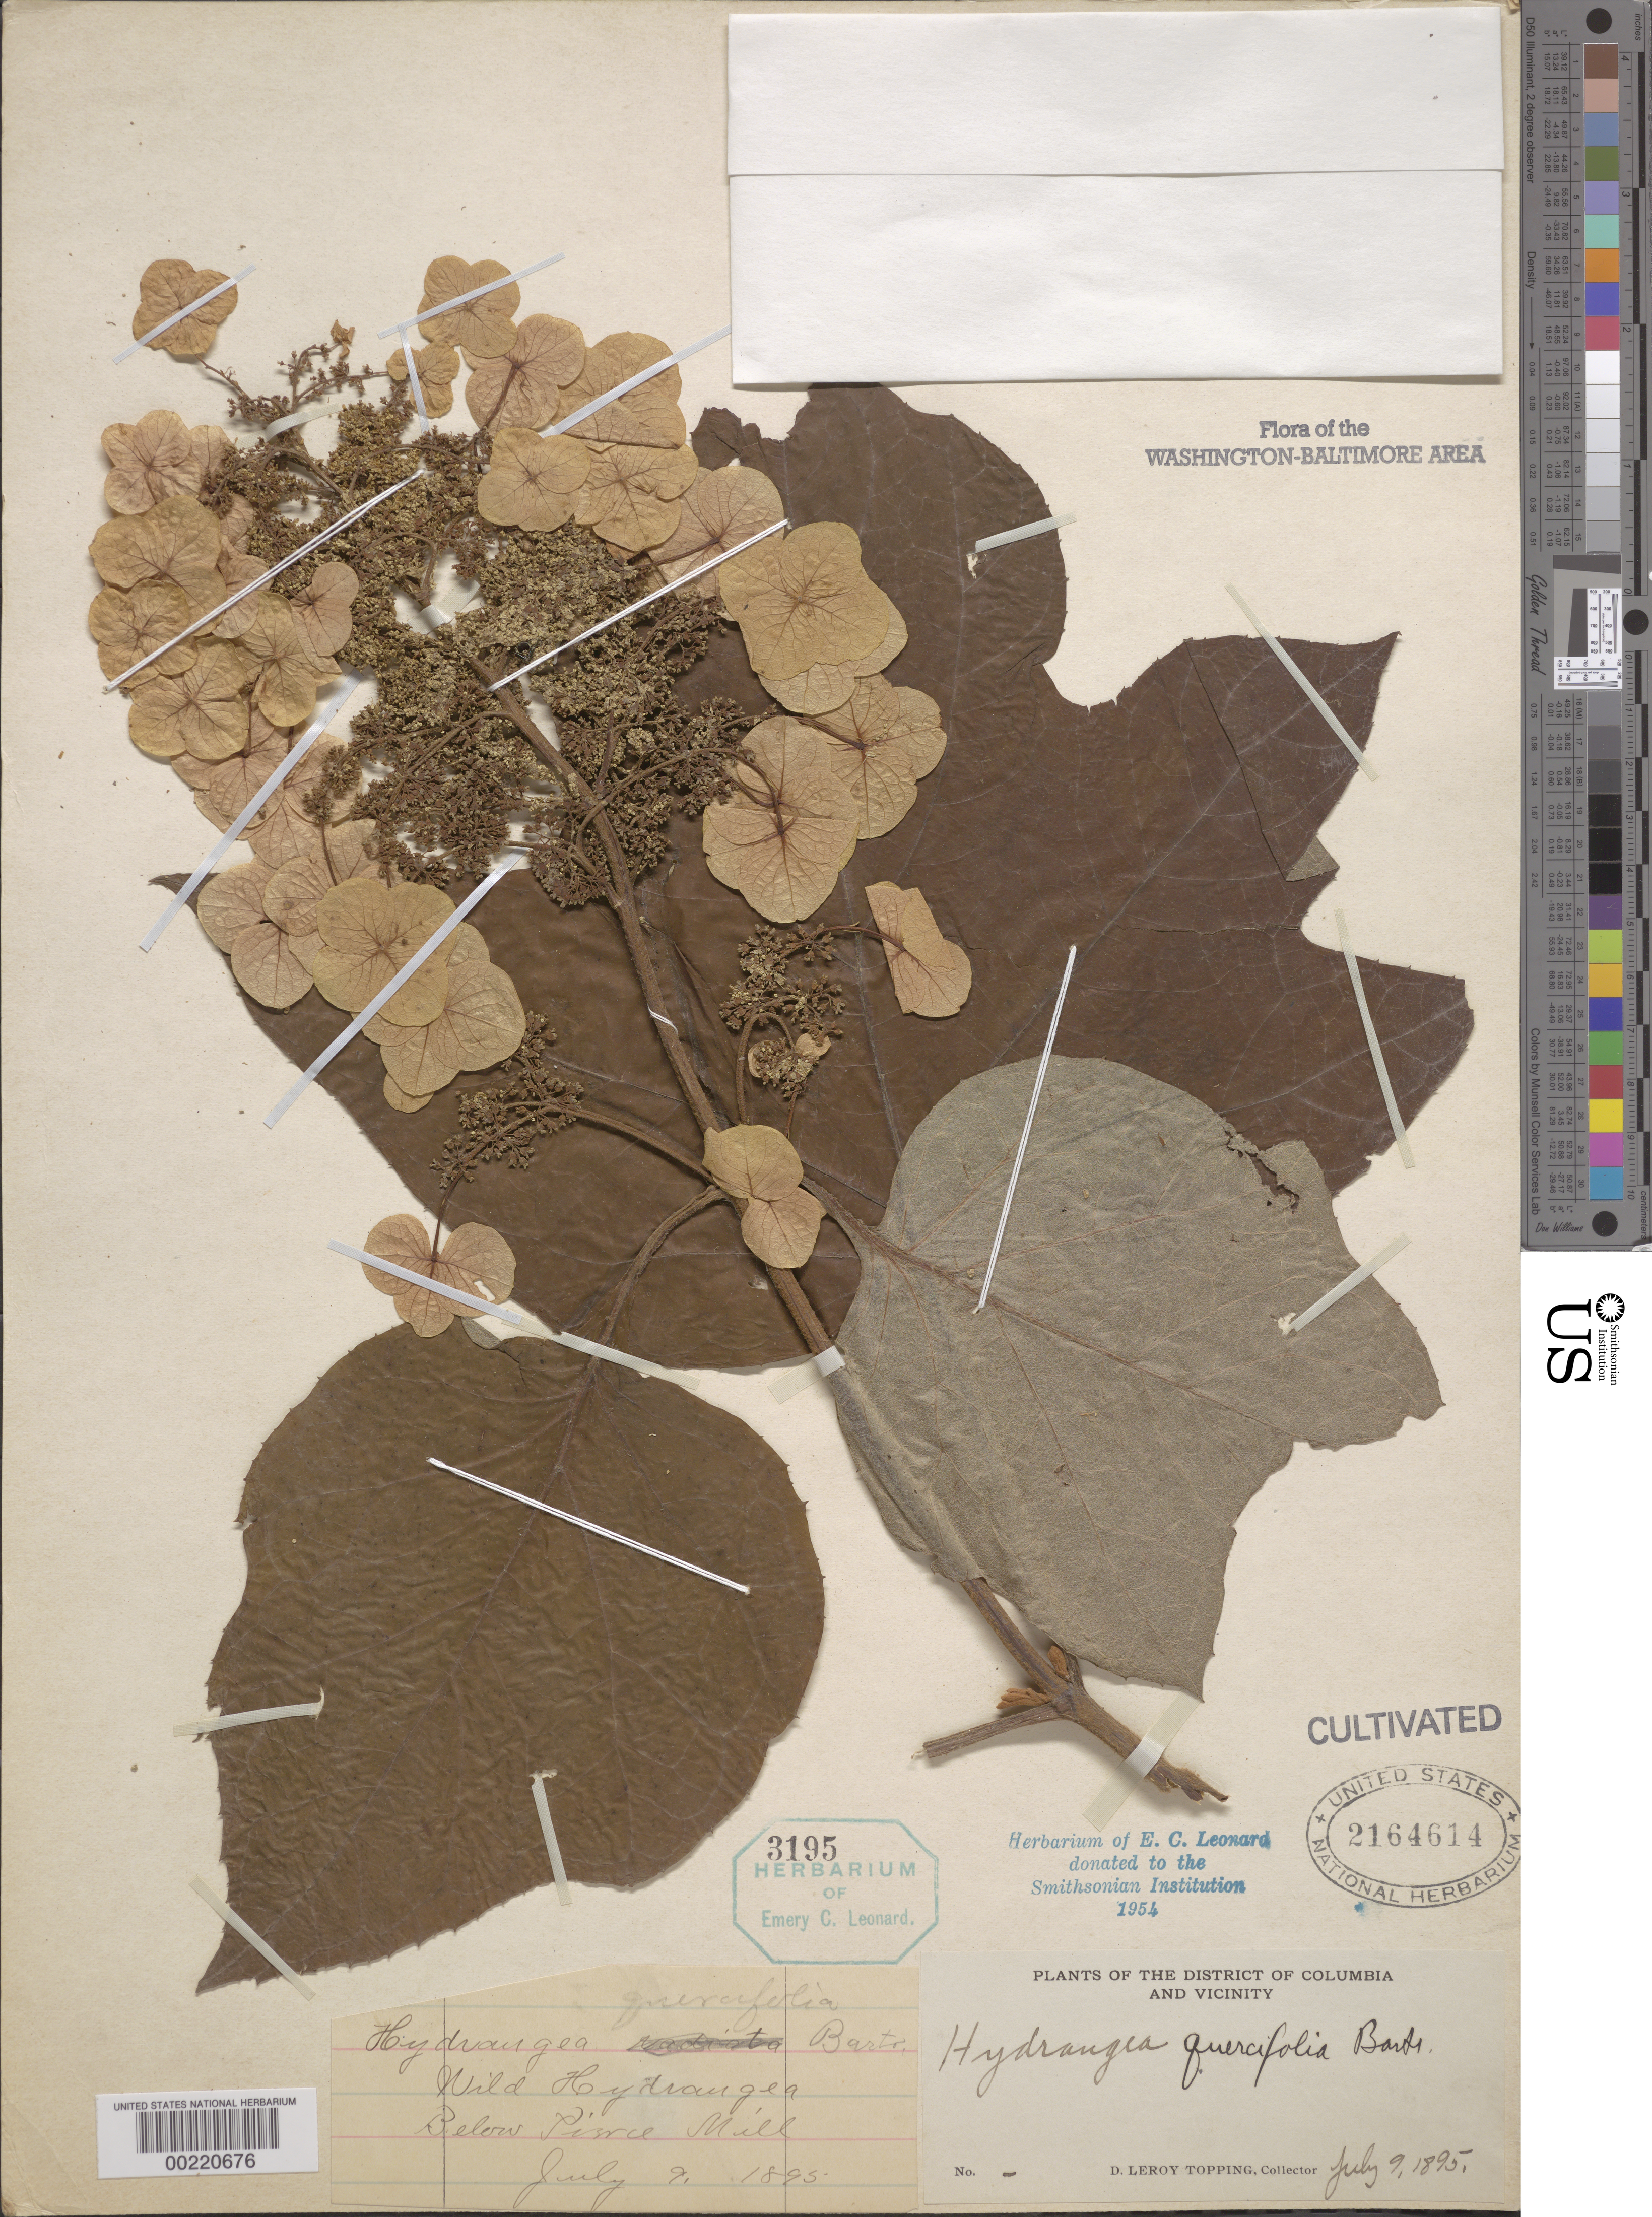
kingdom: Plantae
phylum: Tracheophyta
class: Magnoliopsida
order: Cornales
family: Hydrangeaceae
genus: Hydrangea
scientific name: Hydrangea quercifolia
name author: W. Bartram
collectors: D. L. Topping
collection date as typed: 09 Jul 1895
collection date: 1895-07-09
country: United States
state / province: District of Columbia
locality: Below Pierce Mill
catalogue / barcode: US 2164614